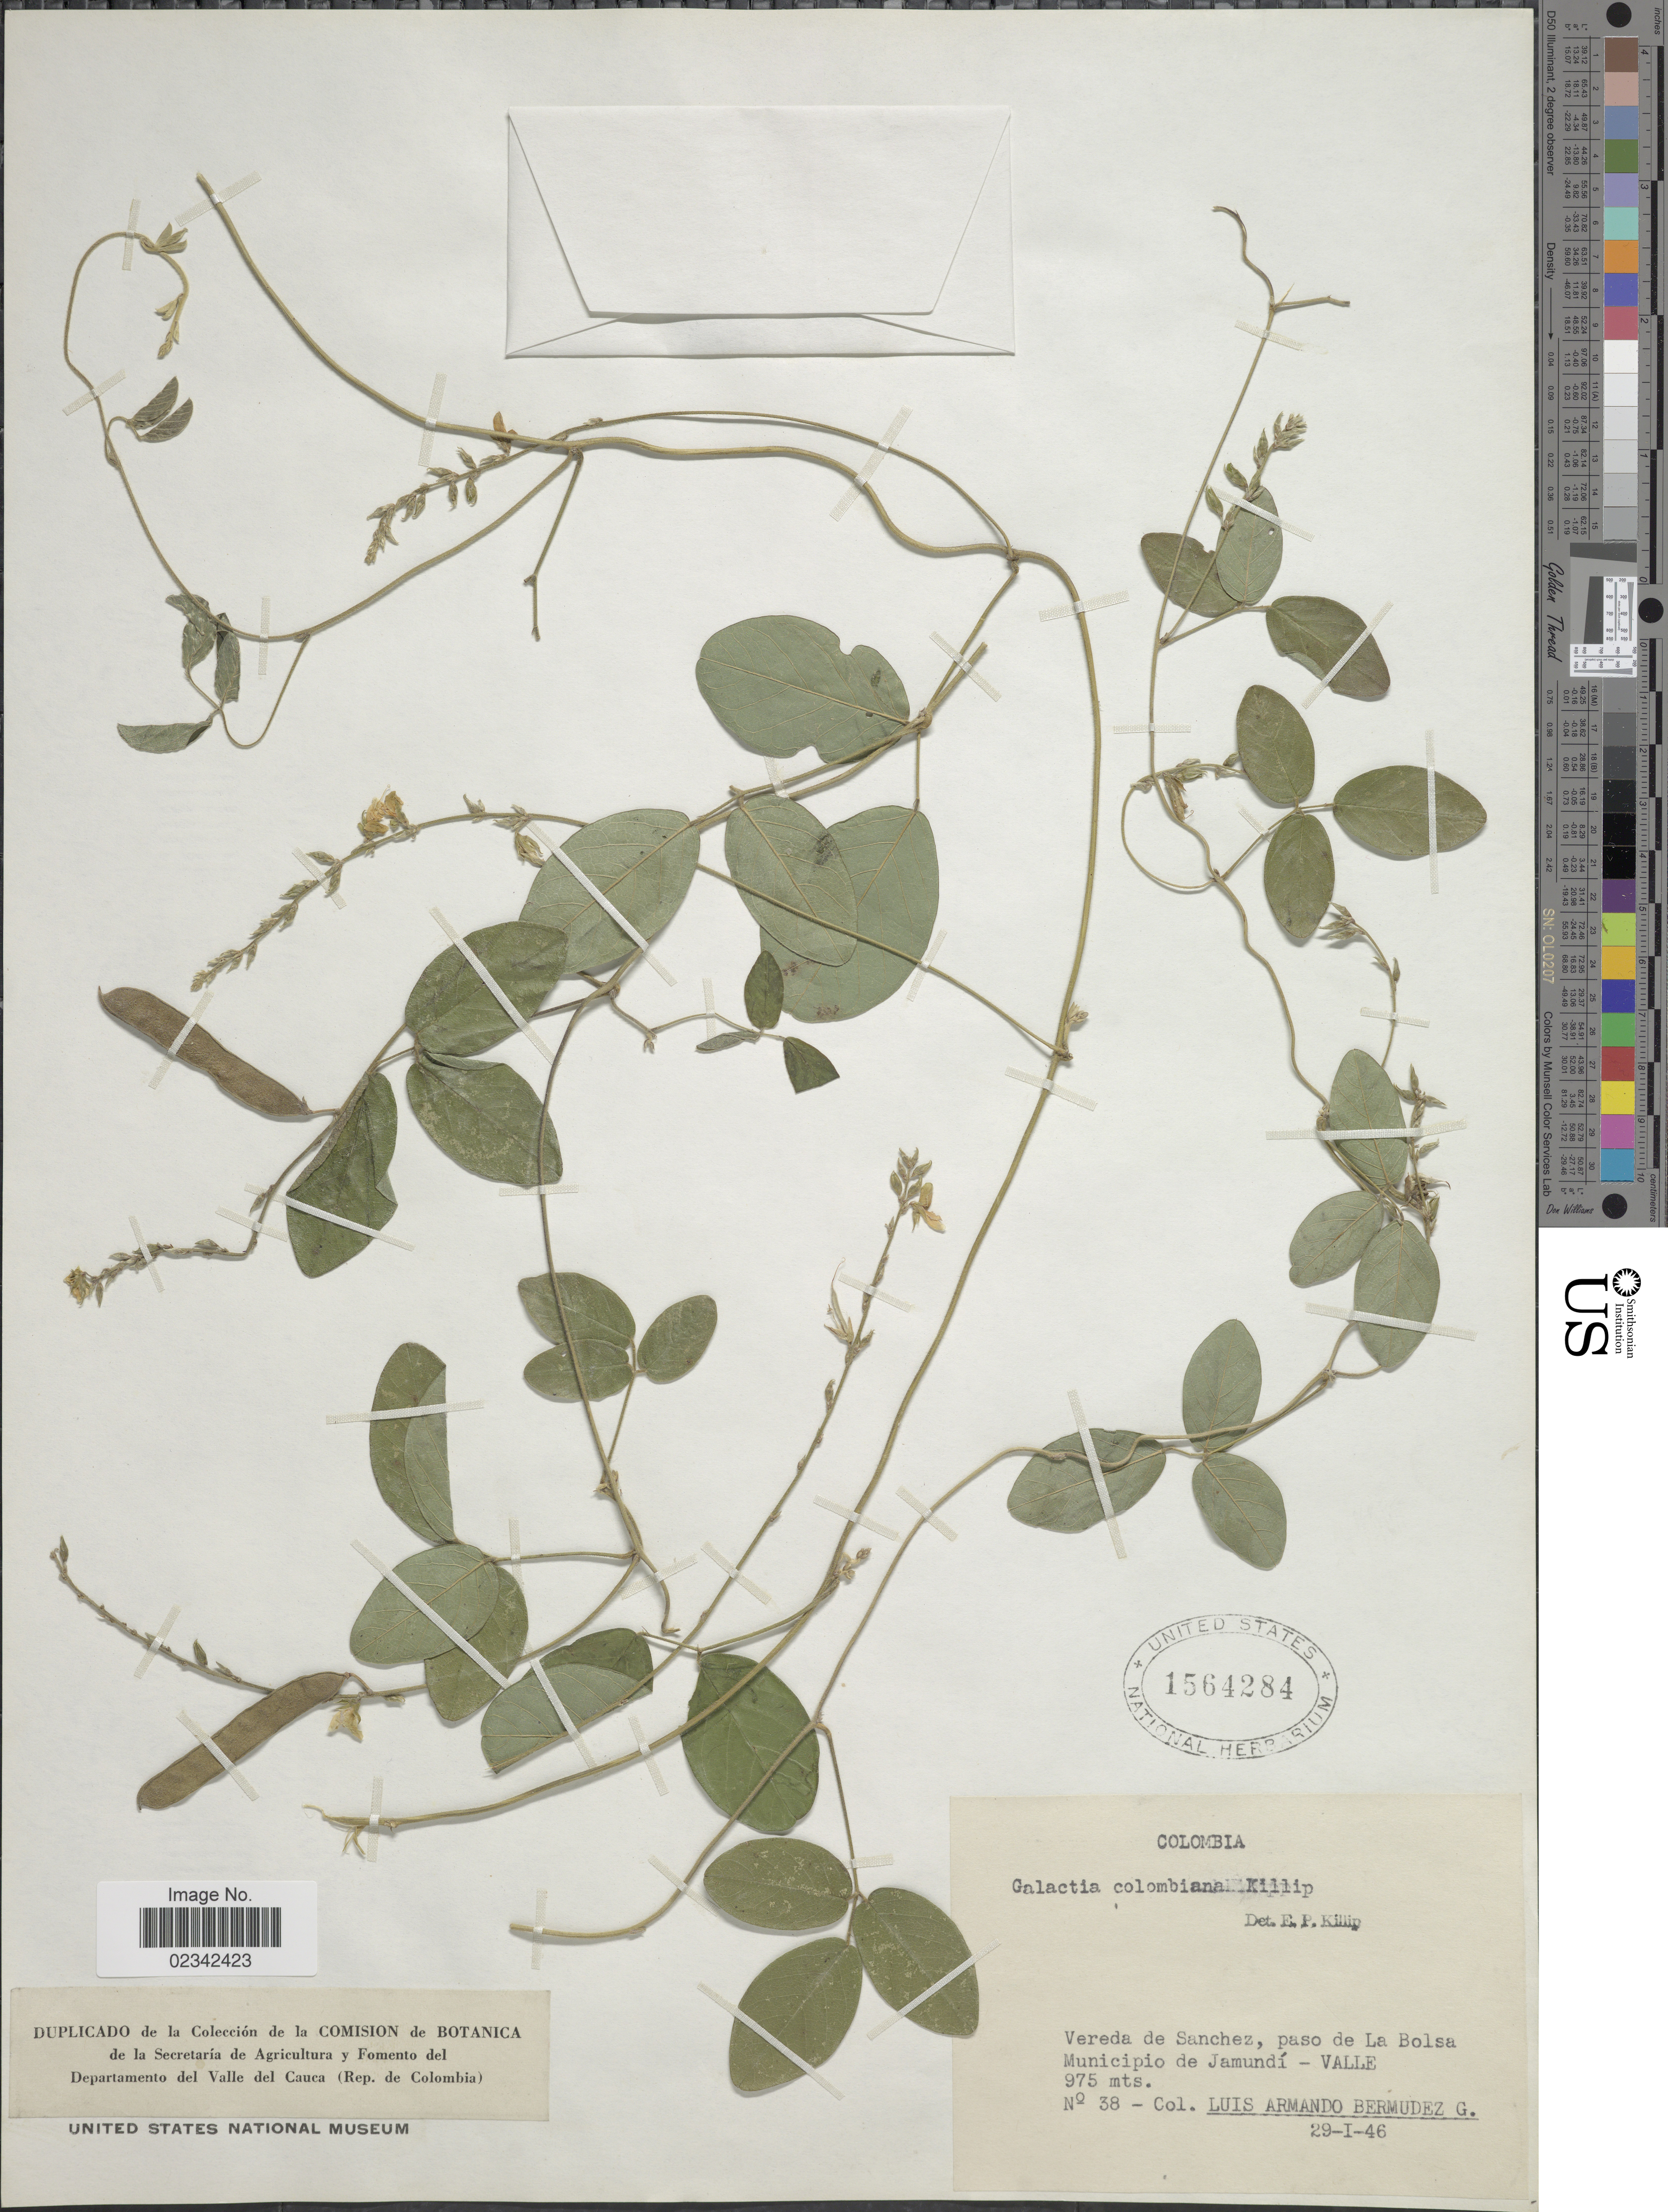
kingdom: Plantae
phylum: Tracheophyta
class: Magnoliopsida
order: Fabales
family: Fabaceae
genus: Galactia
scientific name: Galactia striata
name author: (Jacq.) Urb.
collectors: L. Bermudez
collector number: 38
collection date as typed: Transcribed d/m/y: 29/1/46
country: Colombia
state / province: Valle del Cauca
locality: Vereda de Sanchez, paso de La Bolsa, Municipio de Jamundi, Valle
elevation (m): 975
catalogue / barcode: US 1564284